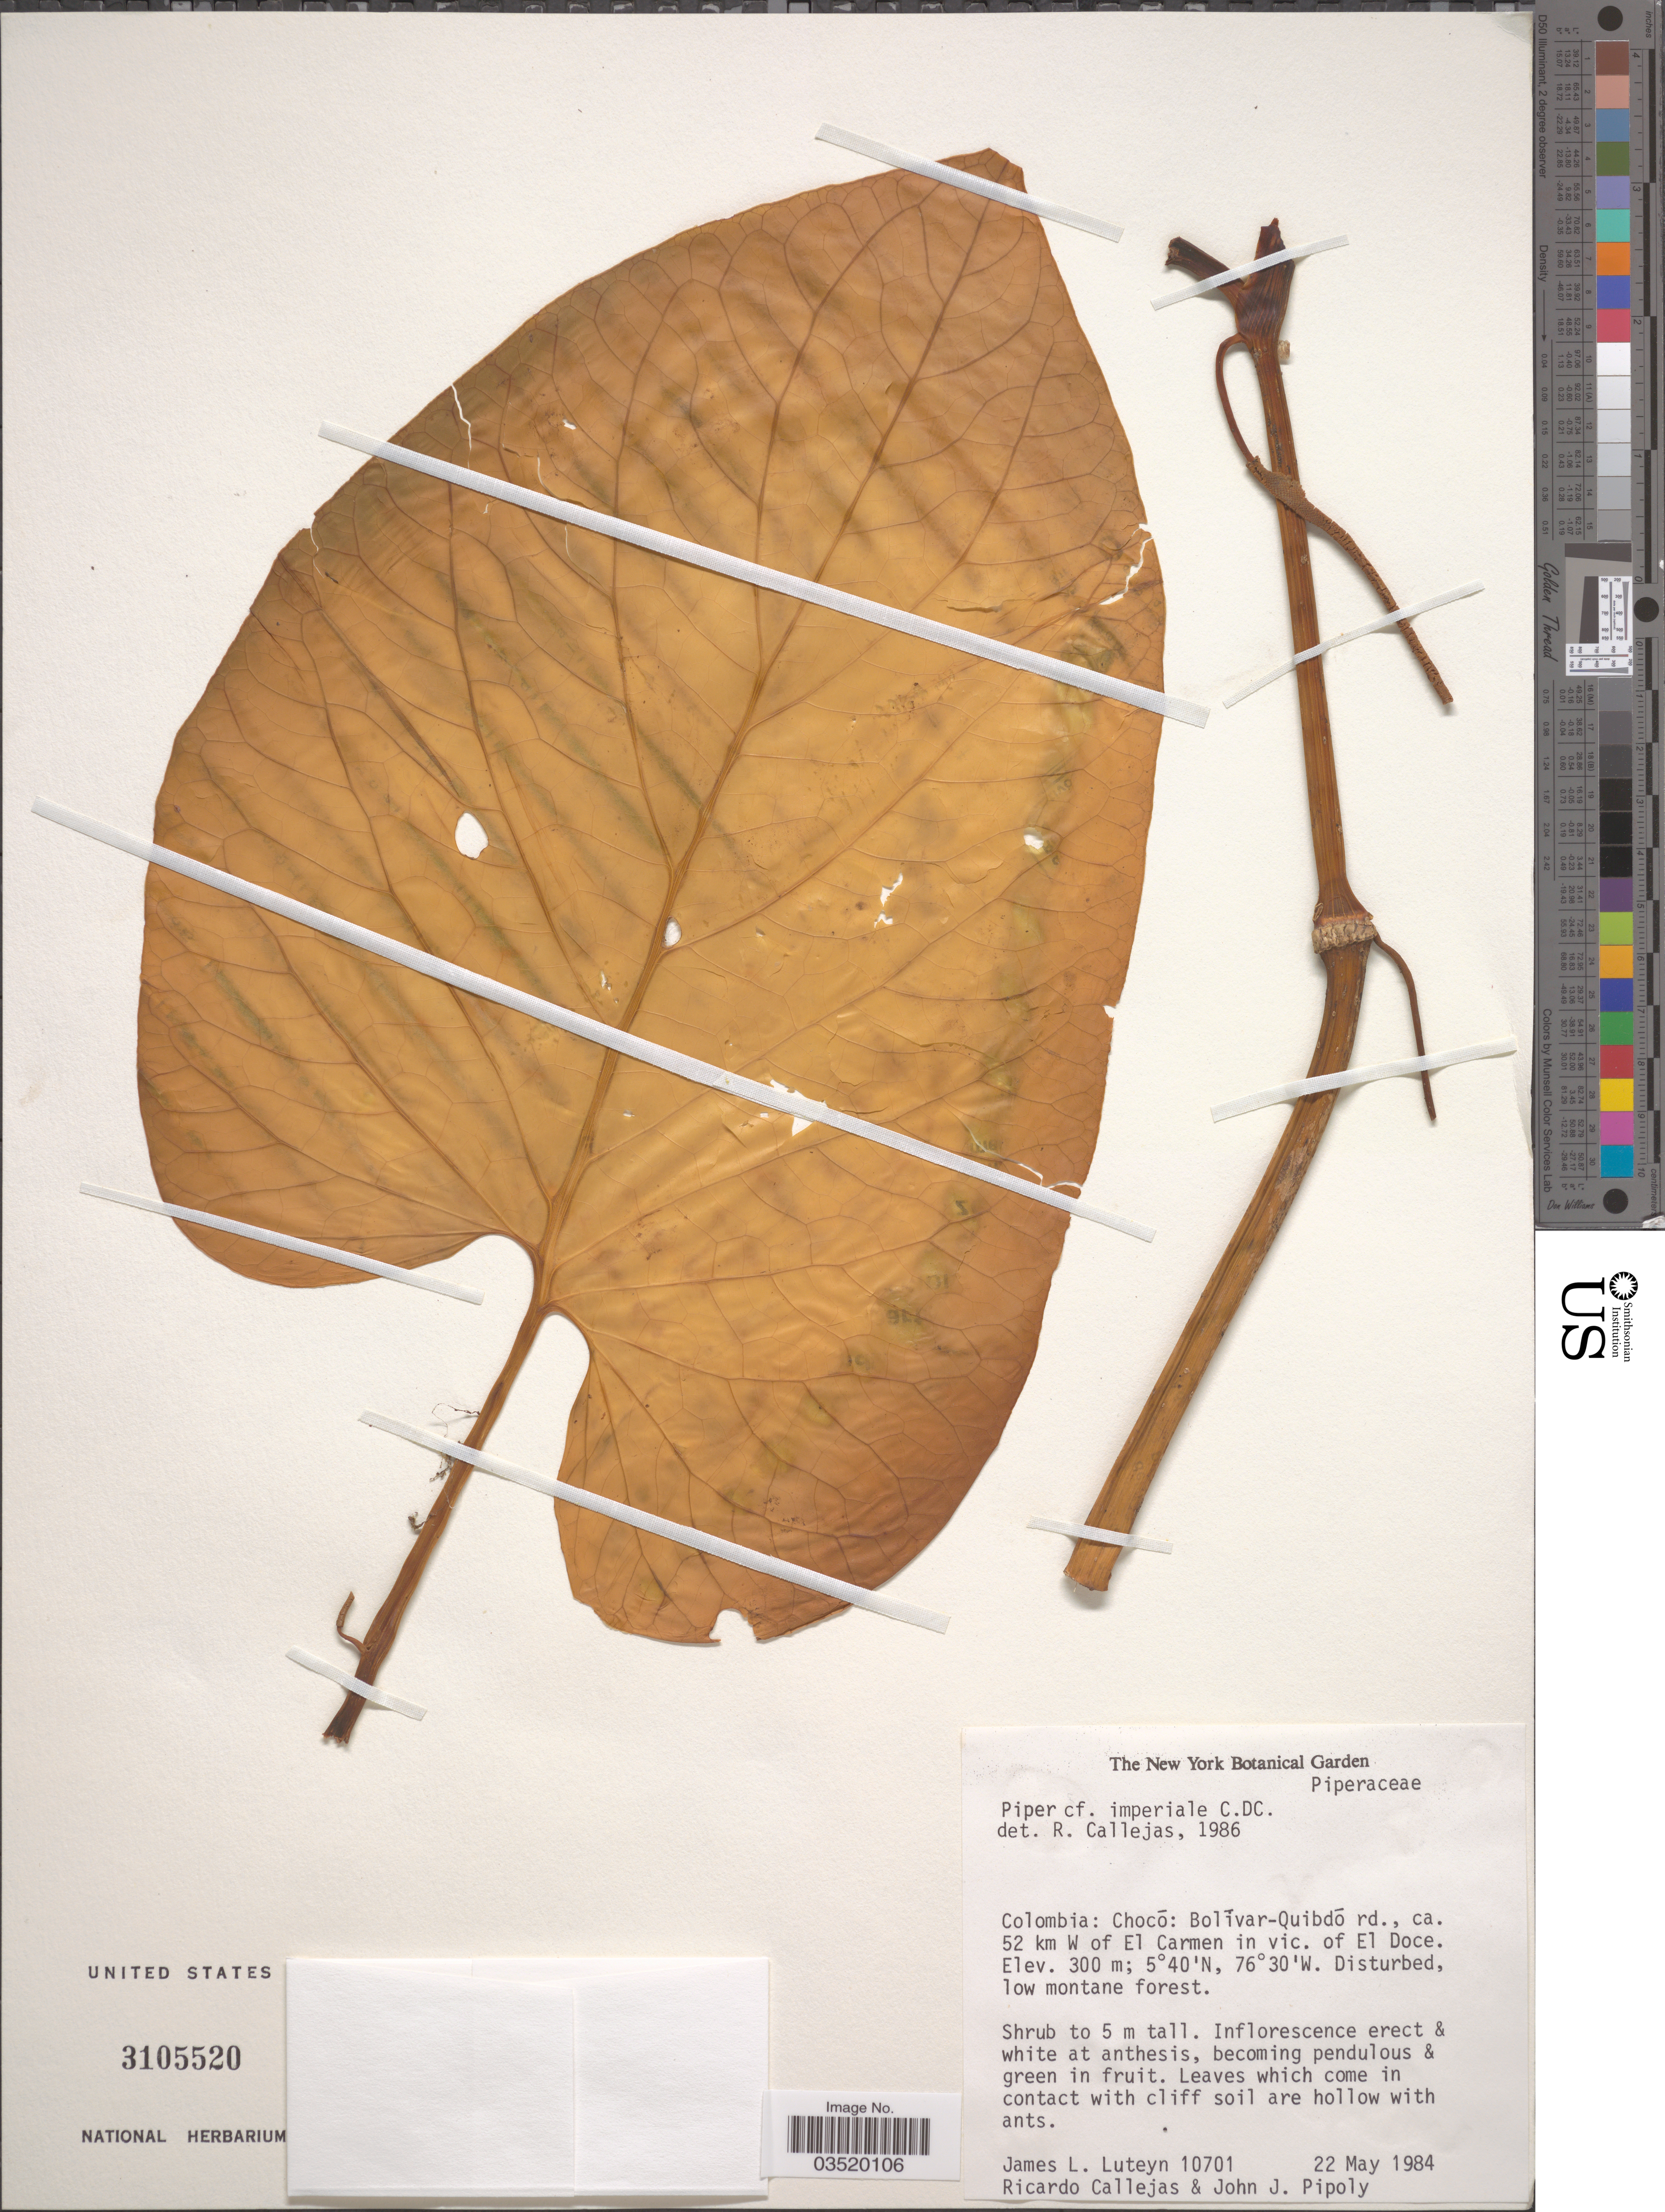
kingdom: Plantae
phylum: Tracheophyta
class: Magnoliopsida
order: Piperales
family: Piperaceae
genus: Piper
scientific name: Piper imperiale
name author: (Miq.) C. DC.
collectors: J. L. Luteyn, R. Callejas & J. J. Pipoly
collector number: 10701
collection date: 1984-05-22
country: Colombia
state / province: Chocó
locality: Bolívar-Quibdó rd., ca 52 km W of El Carmen in vic. of El Doce.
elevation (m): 300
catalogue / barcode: US 3105520